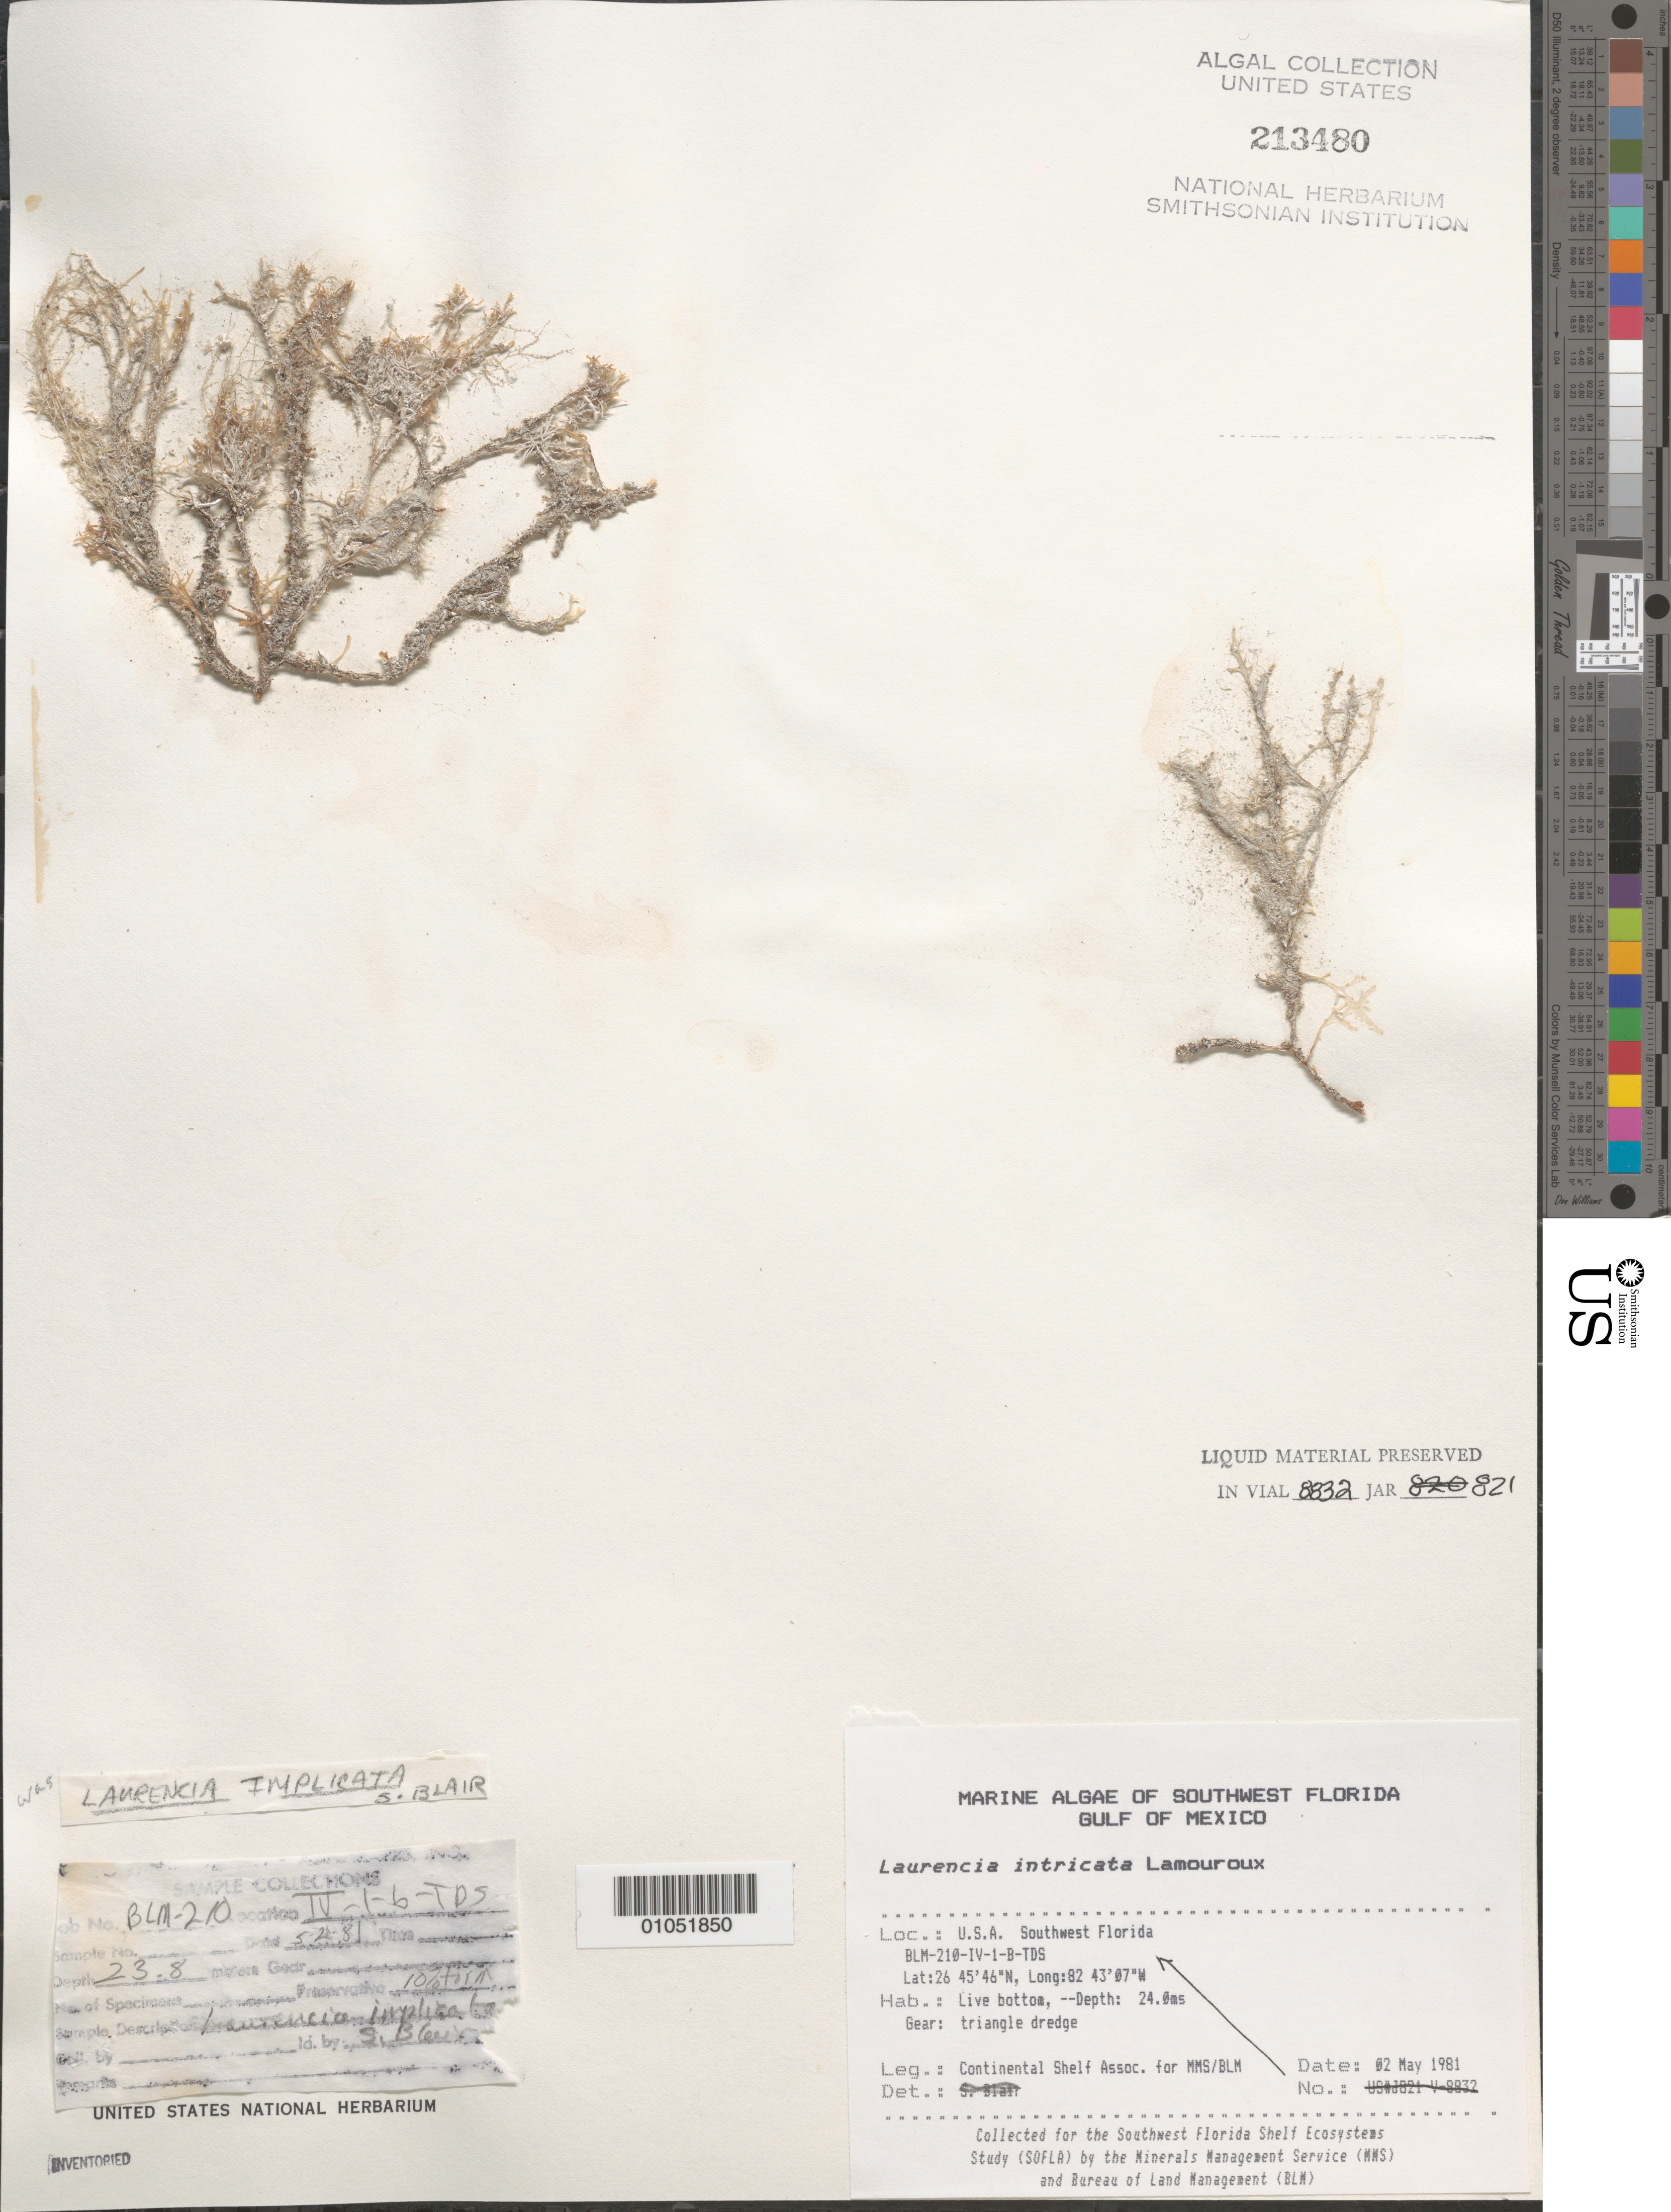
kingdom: Plantae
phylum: Rhodophyta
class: Florideophyceae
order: Ceramiales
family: Rhodomelaceae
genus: Laurencia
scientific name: Laurencia intricata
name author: J.V.Lamouroux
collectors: Continental Shelf Associates for the MMS/BLM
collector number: BLM-210-IV-1-B-TDS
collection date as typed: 02 May 1981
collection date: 1981-05-02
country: United States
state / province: Florida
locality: Gulf of Mexico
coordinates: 26 45'46"N, 82 43'07"W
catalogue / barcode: US 213480